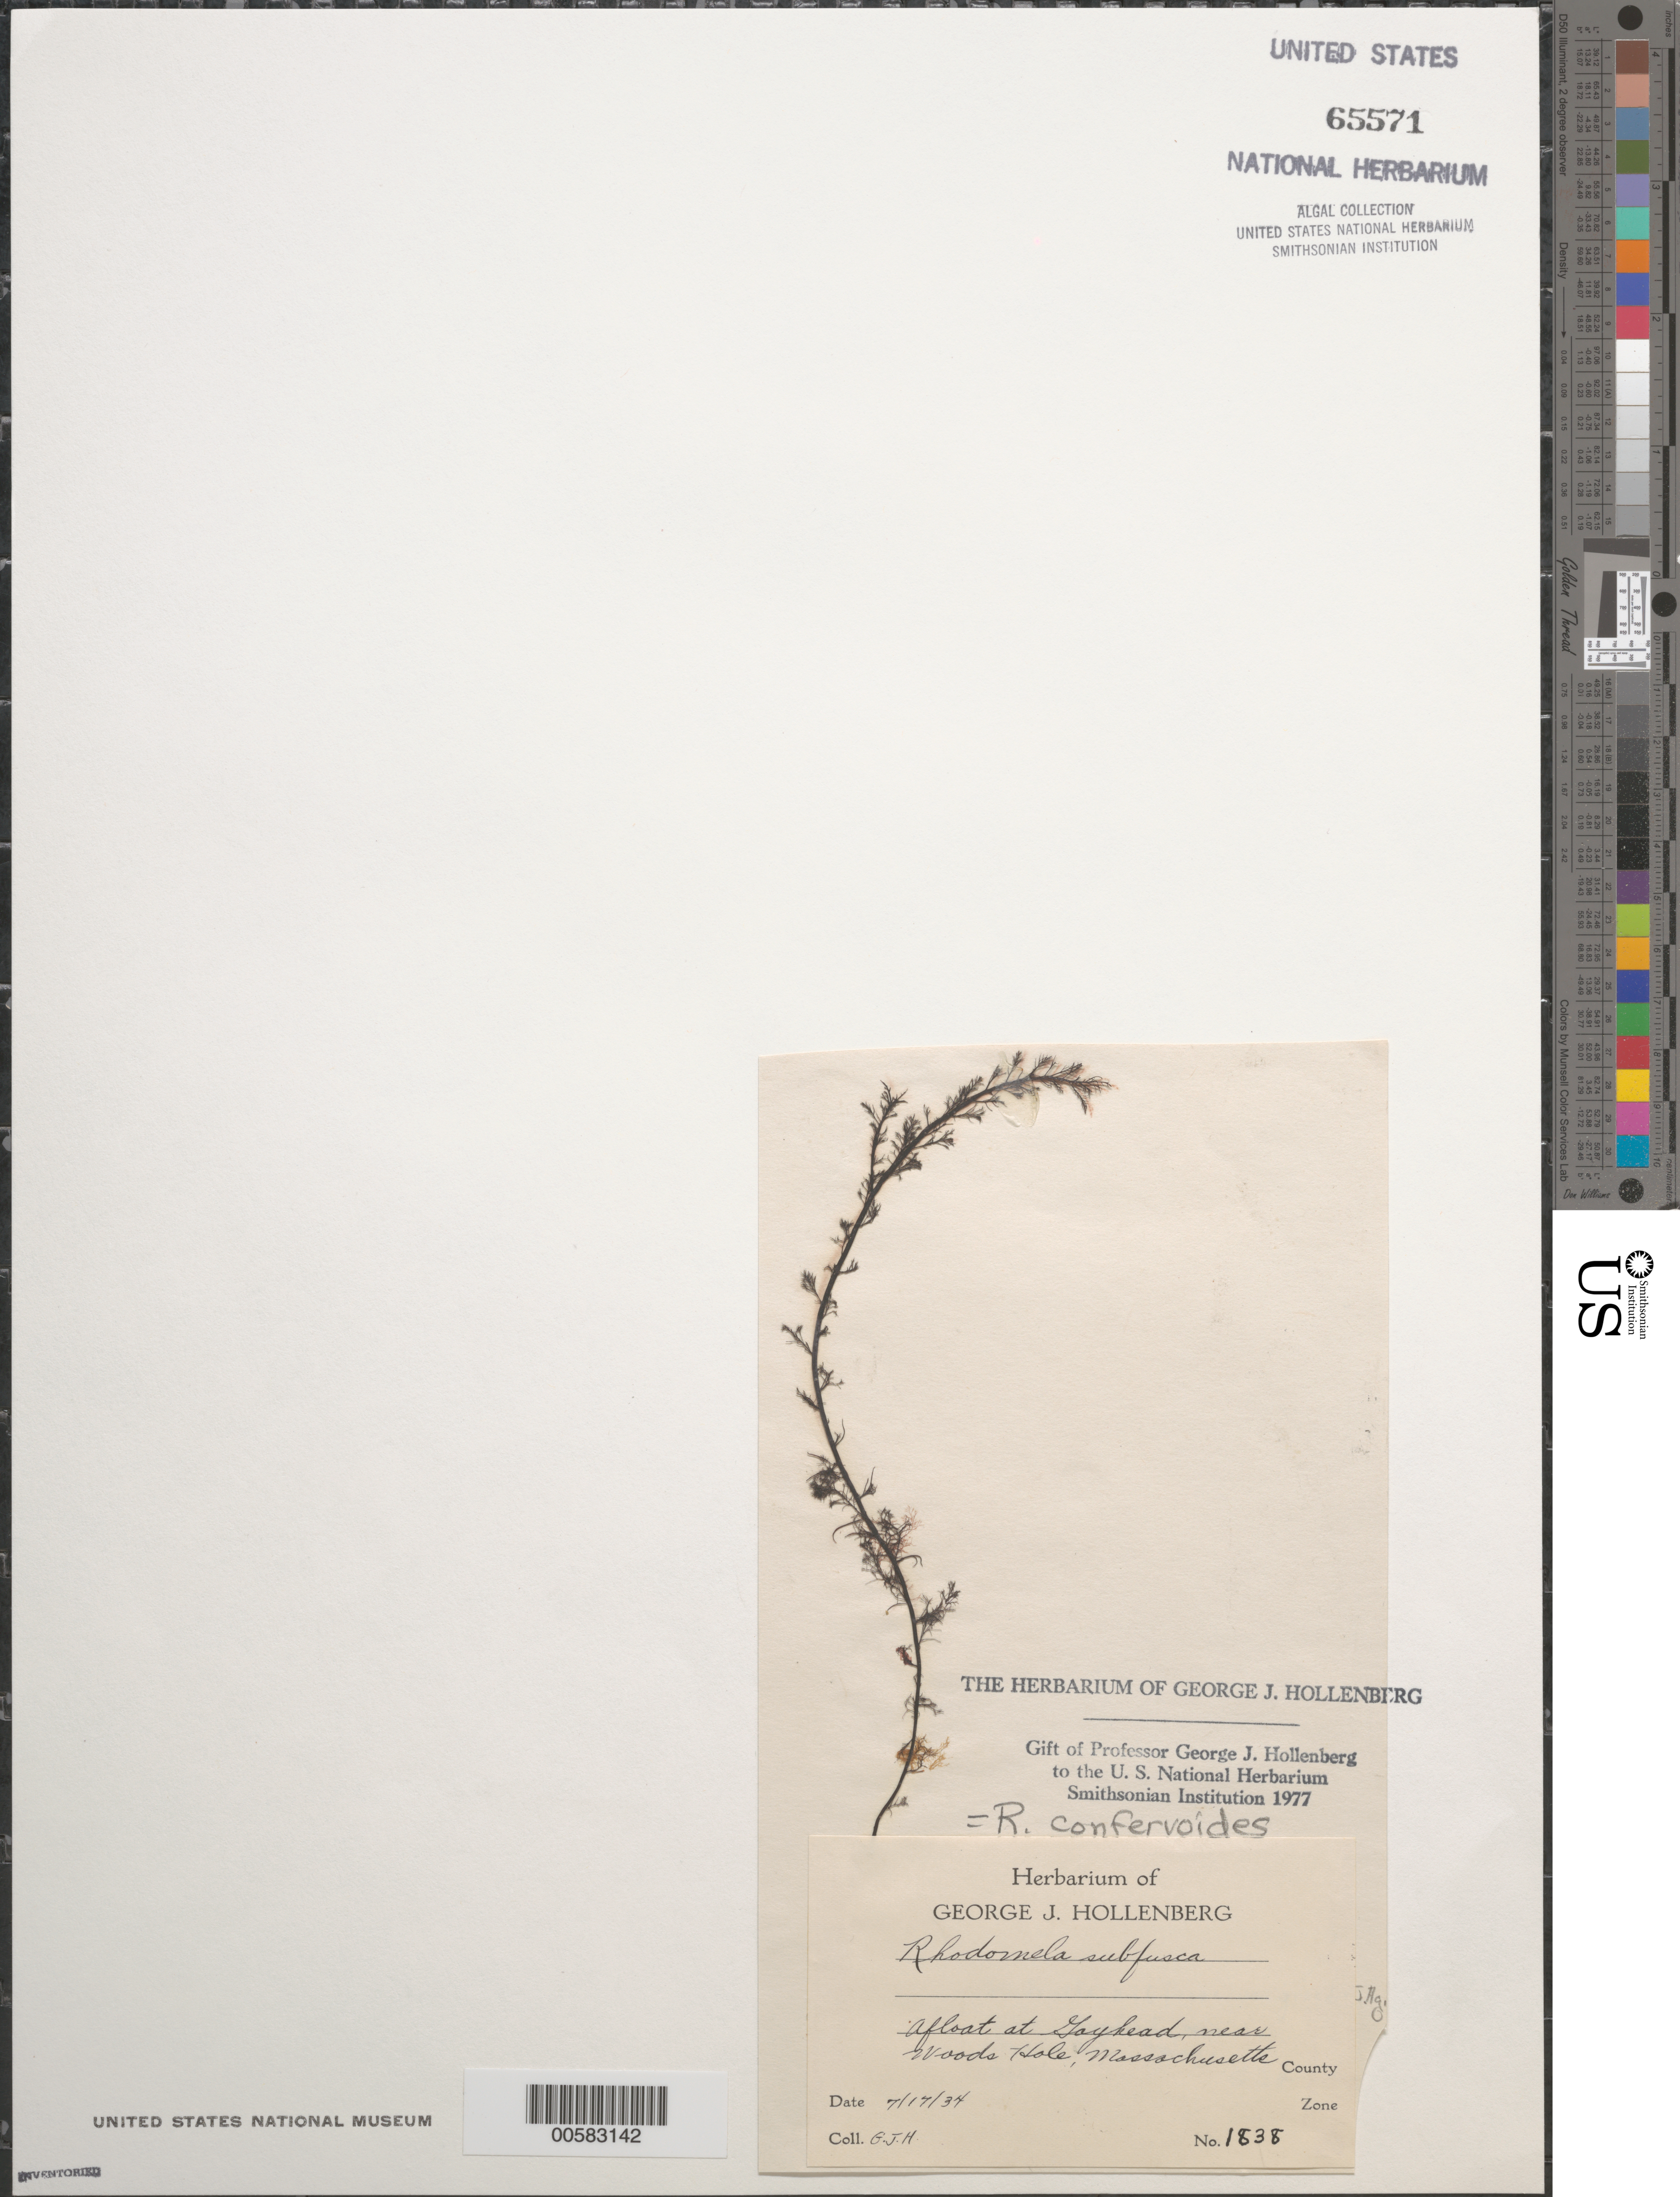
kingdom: Plantae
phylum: Rhodophyta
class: Florideophyceae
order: Ceramiales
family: Rhodomelaceae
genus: Rhodomela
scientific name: Rhodomela confervoides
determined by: Hollenberg, George J.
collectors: G. Hollenberg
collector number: GJH 1838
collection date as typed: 17 Jul 1934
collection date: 1934-07-17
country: United States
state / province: Massachusetts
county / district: Dukes County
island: Martha's Vineyard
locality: Gay Head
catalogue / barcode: US 65571